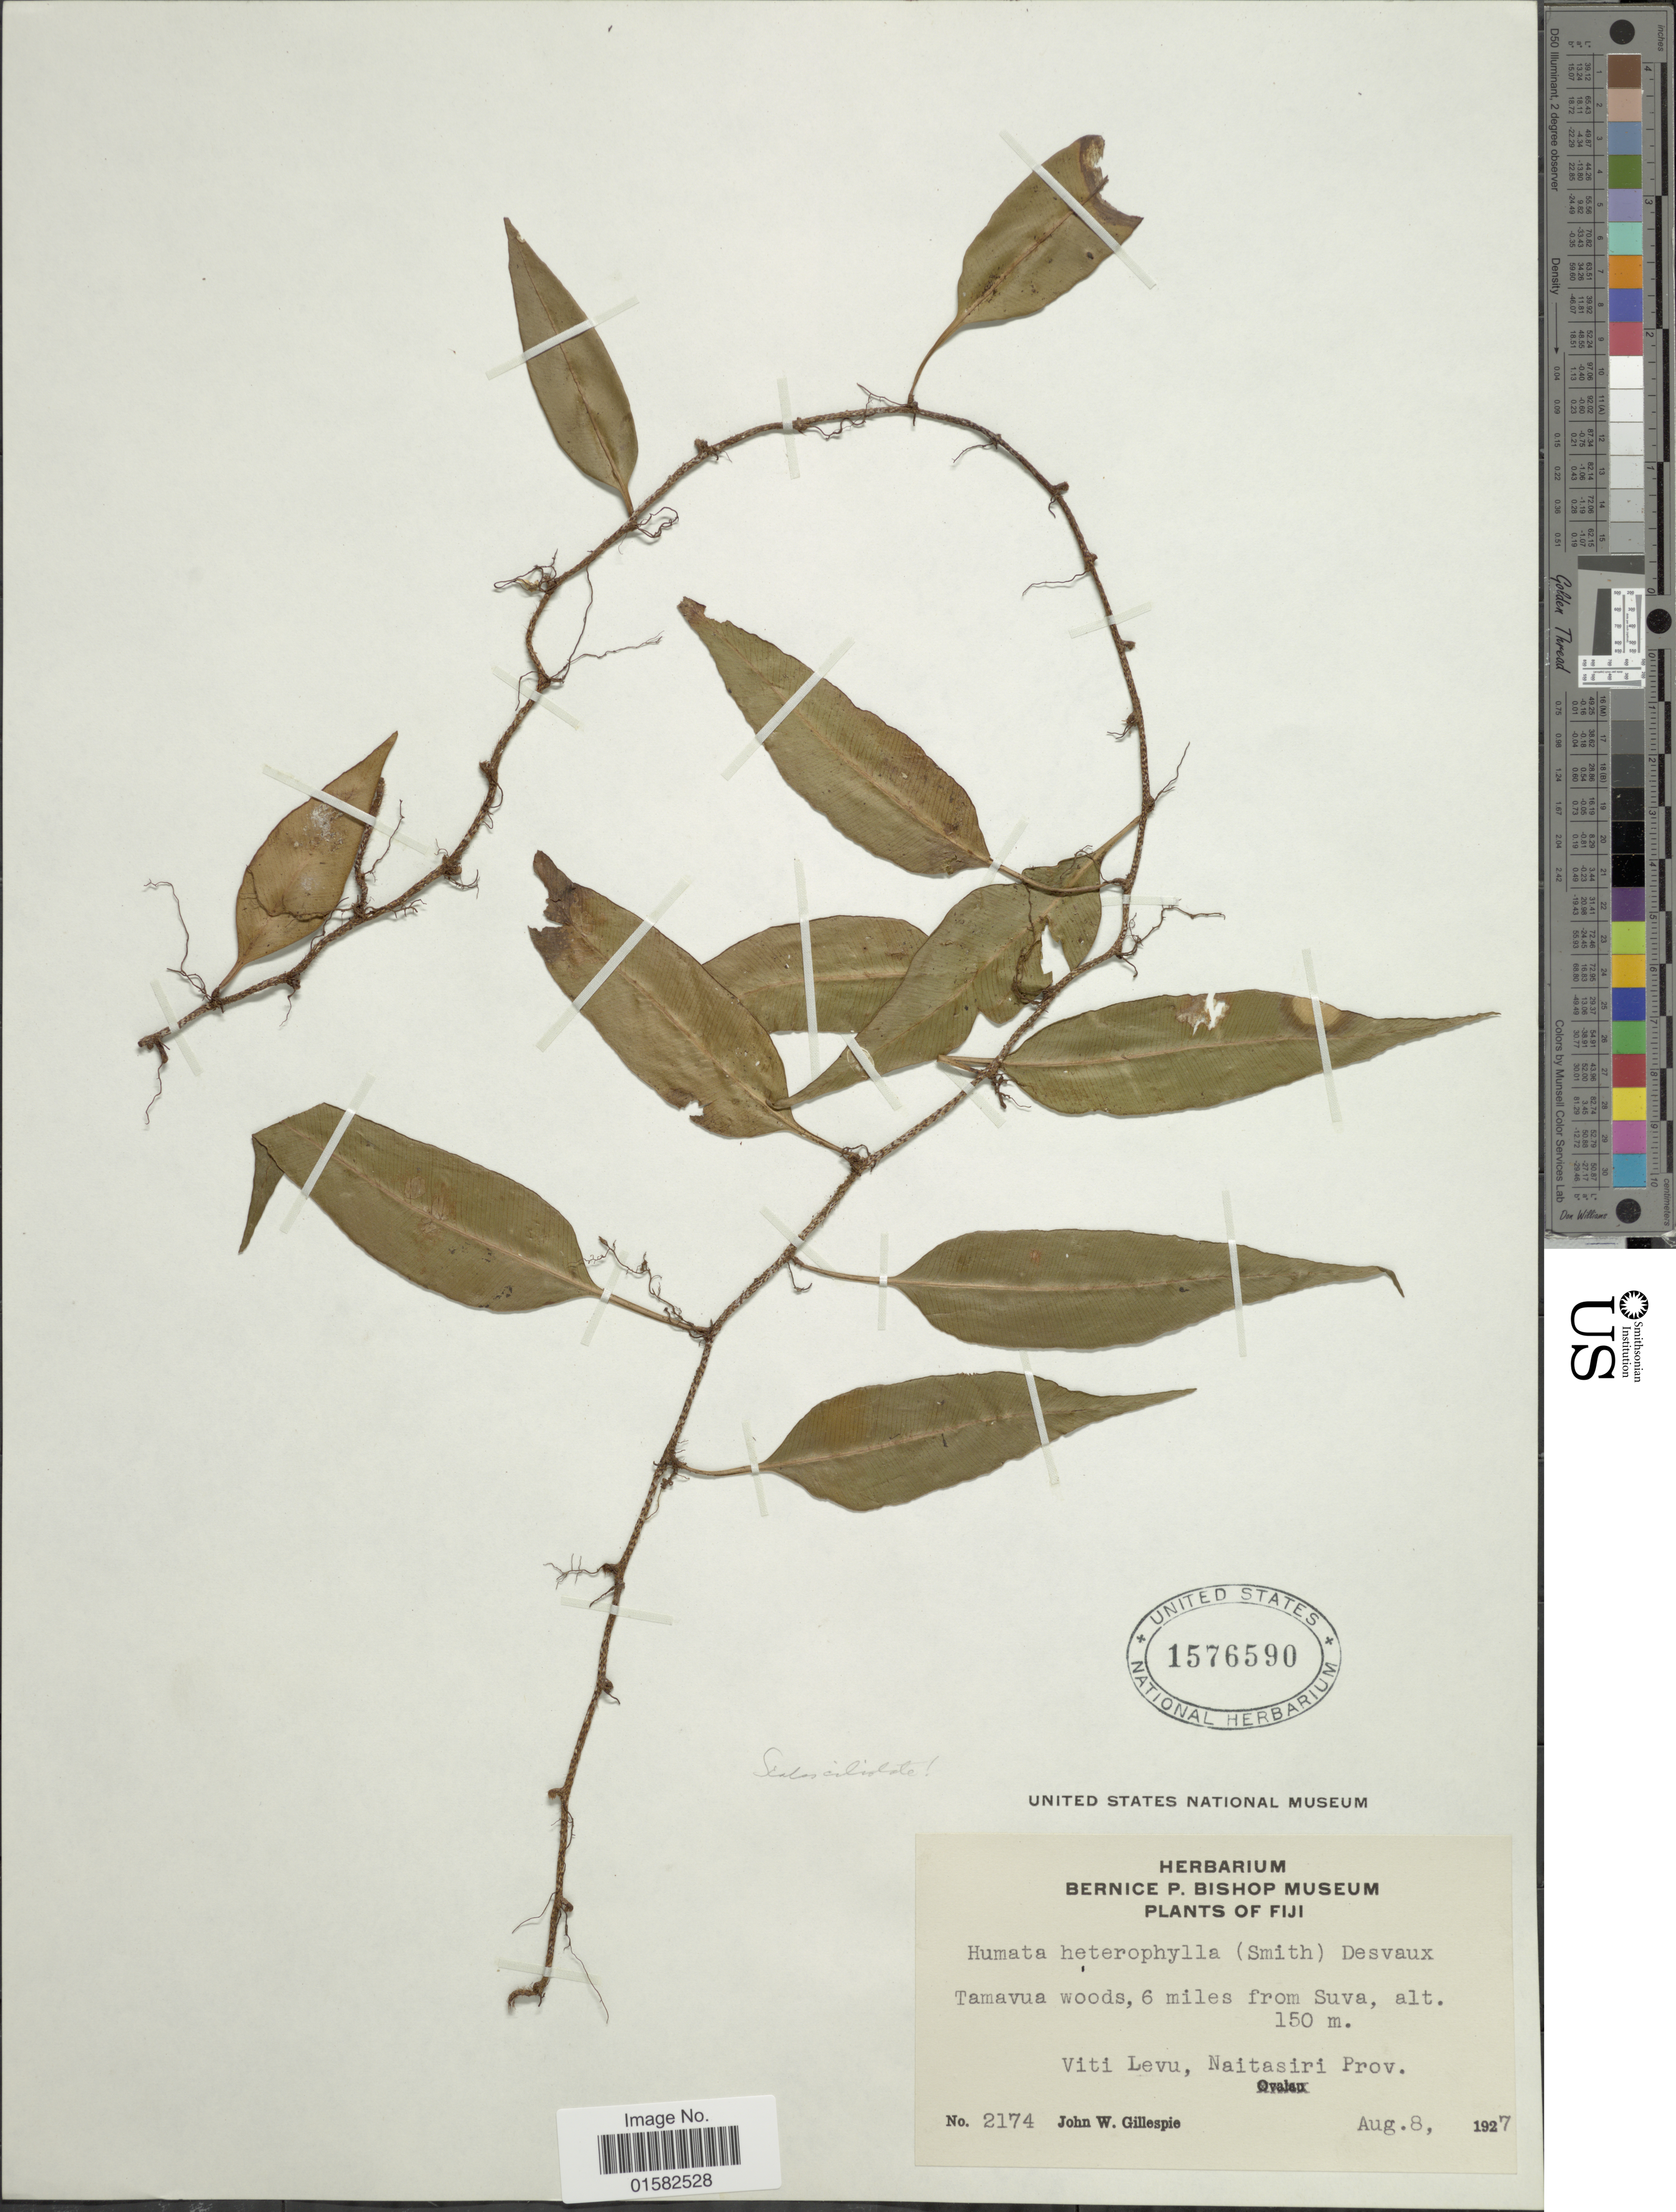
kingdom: Plantae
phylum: Tracheophyta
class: Polypodiopsida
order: Polypodiales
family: Davalliaceae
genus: Humata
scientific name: Humata heterophylla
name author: (Sm.) Desv.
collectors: J. W. Gillespie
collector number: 2174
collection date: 1927-08-08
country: Fiji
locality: Tamavua woods, 6 miles from Suva, Viti Levu, Naitasiri Prov.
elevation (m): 150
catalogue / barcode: US 1576590